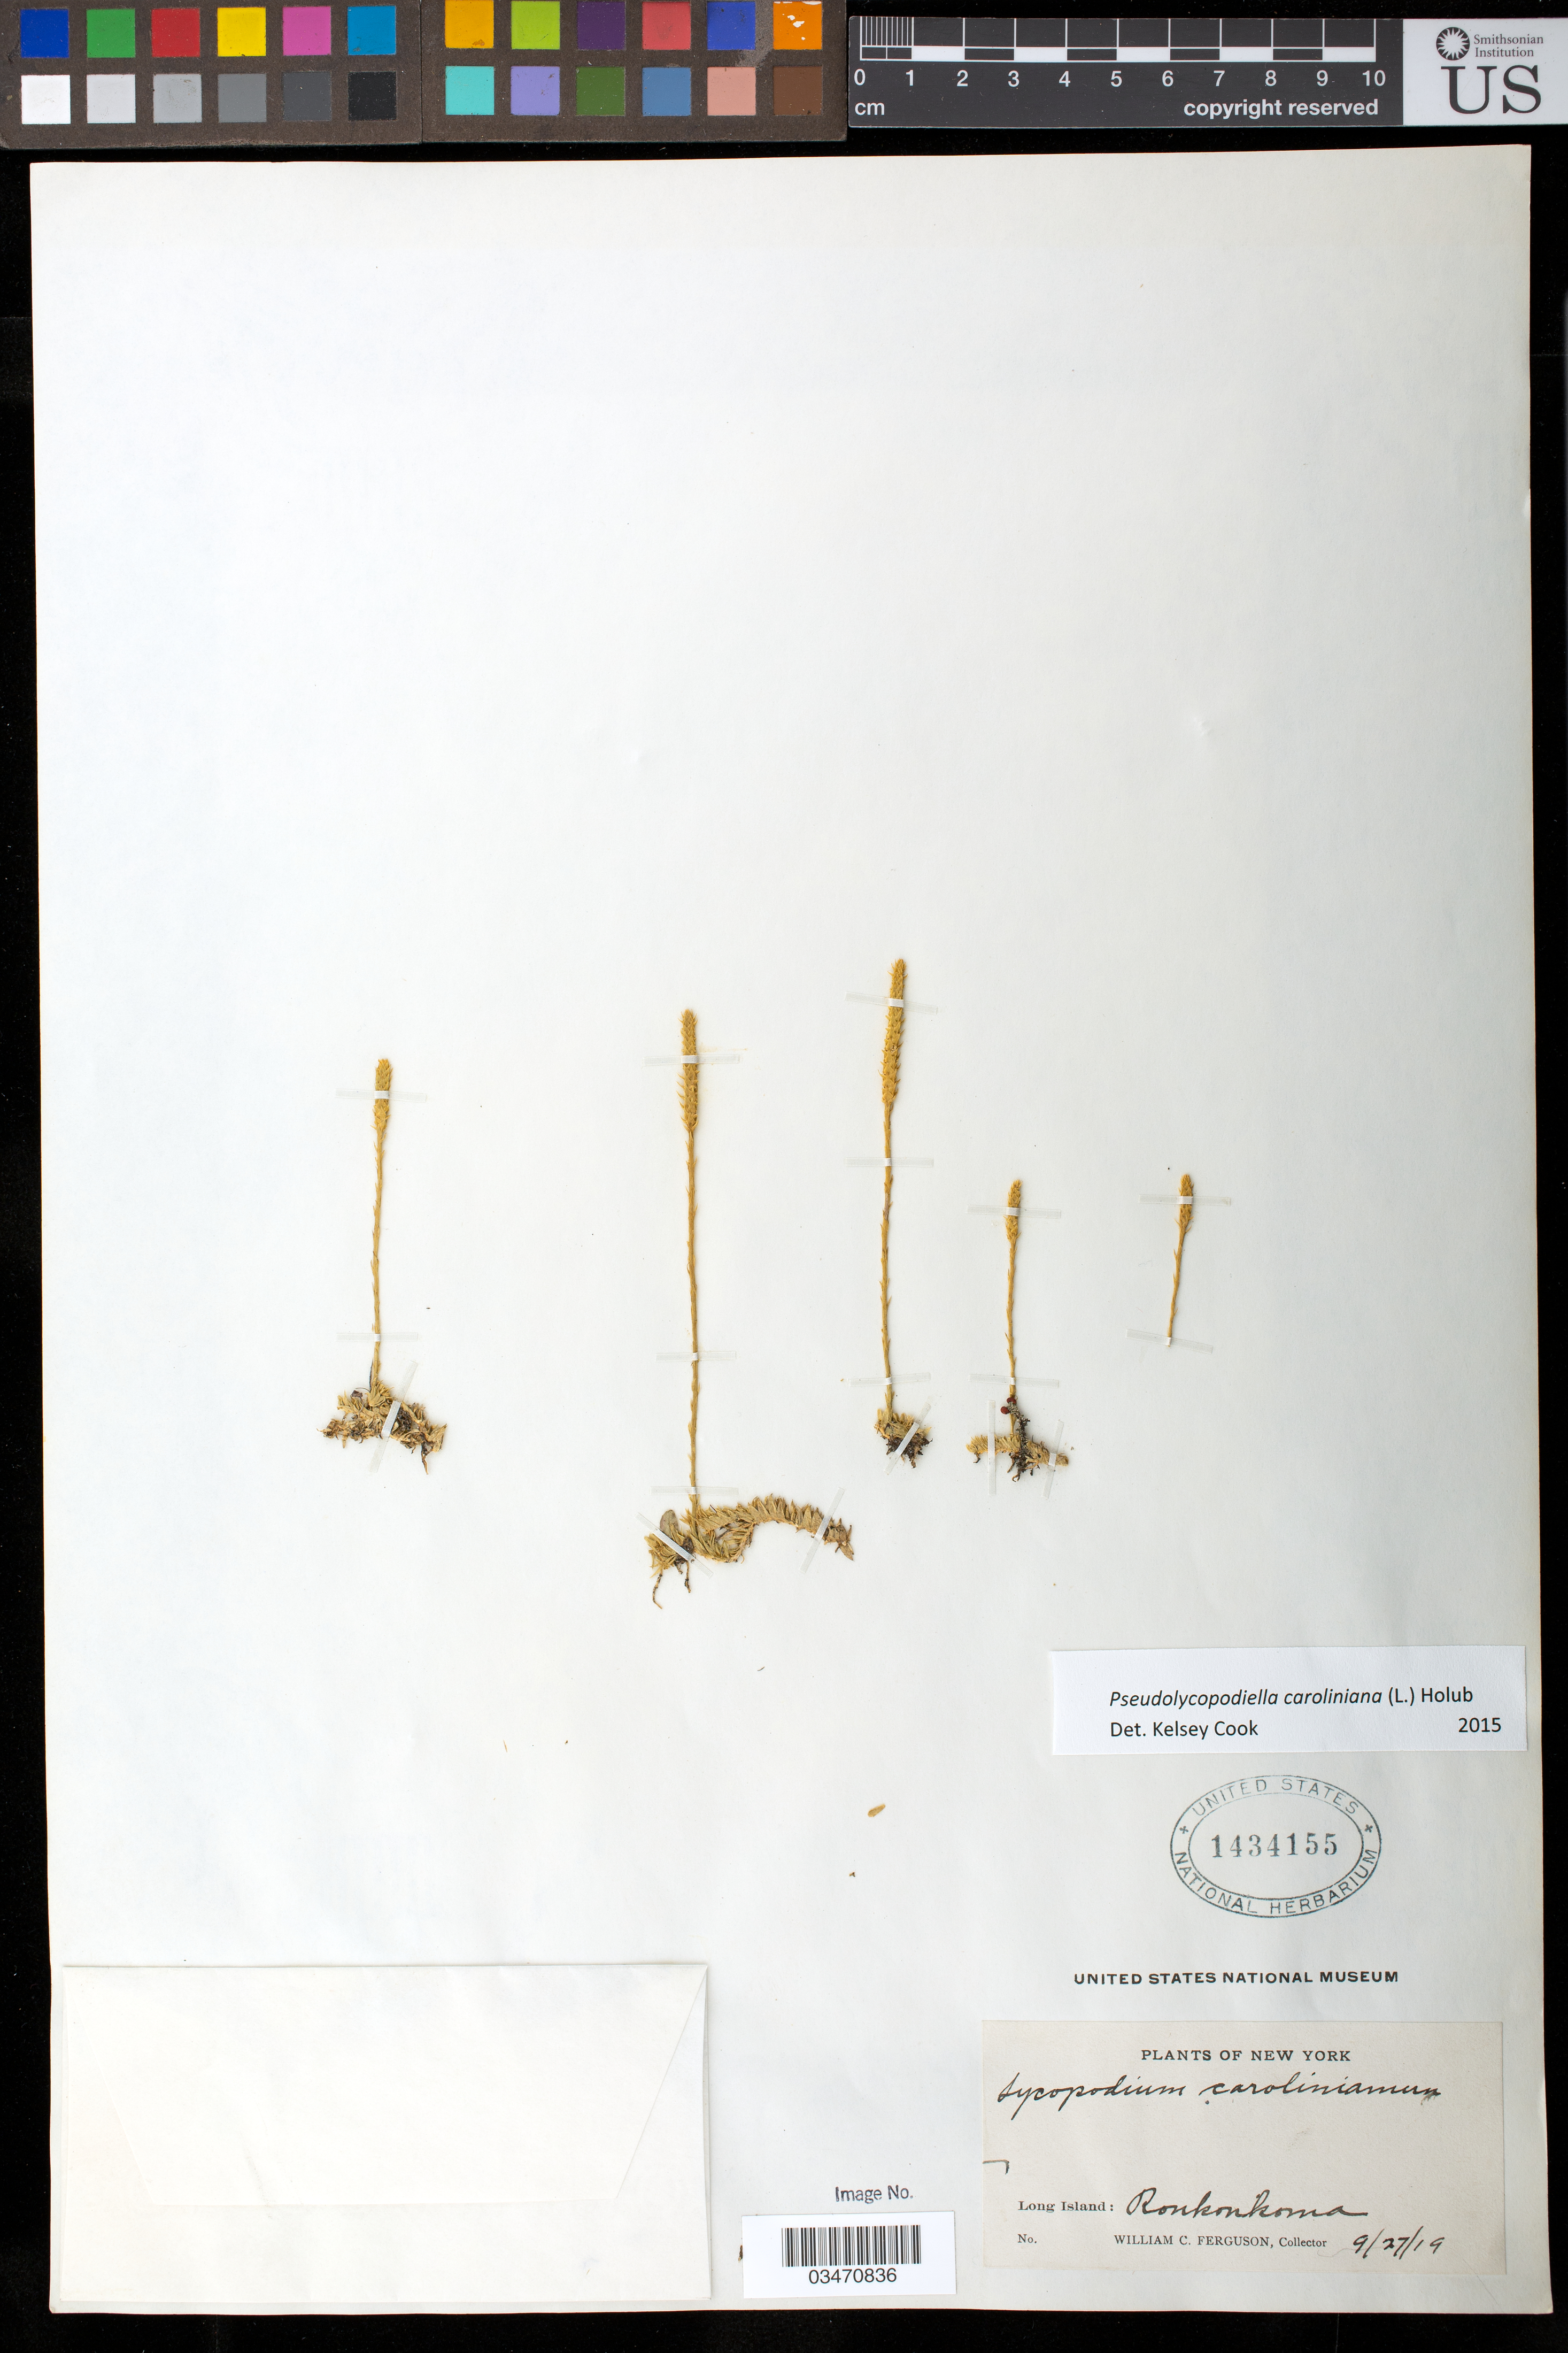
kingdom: Plantae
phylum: Tracheophyta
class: Lycopodiopsida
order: Lycopodiales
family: Lycopodiaceae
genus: Pseudolycopodiella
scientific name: Pseudolycopodiella caroliniana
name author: (L.) Holub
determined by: Cook, K.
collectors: W. Ferguson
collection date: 1919-09-27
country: United States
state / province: New York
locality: Long Island, Ronkonkoma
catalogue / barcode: US 1434155